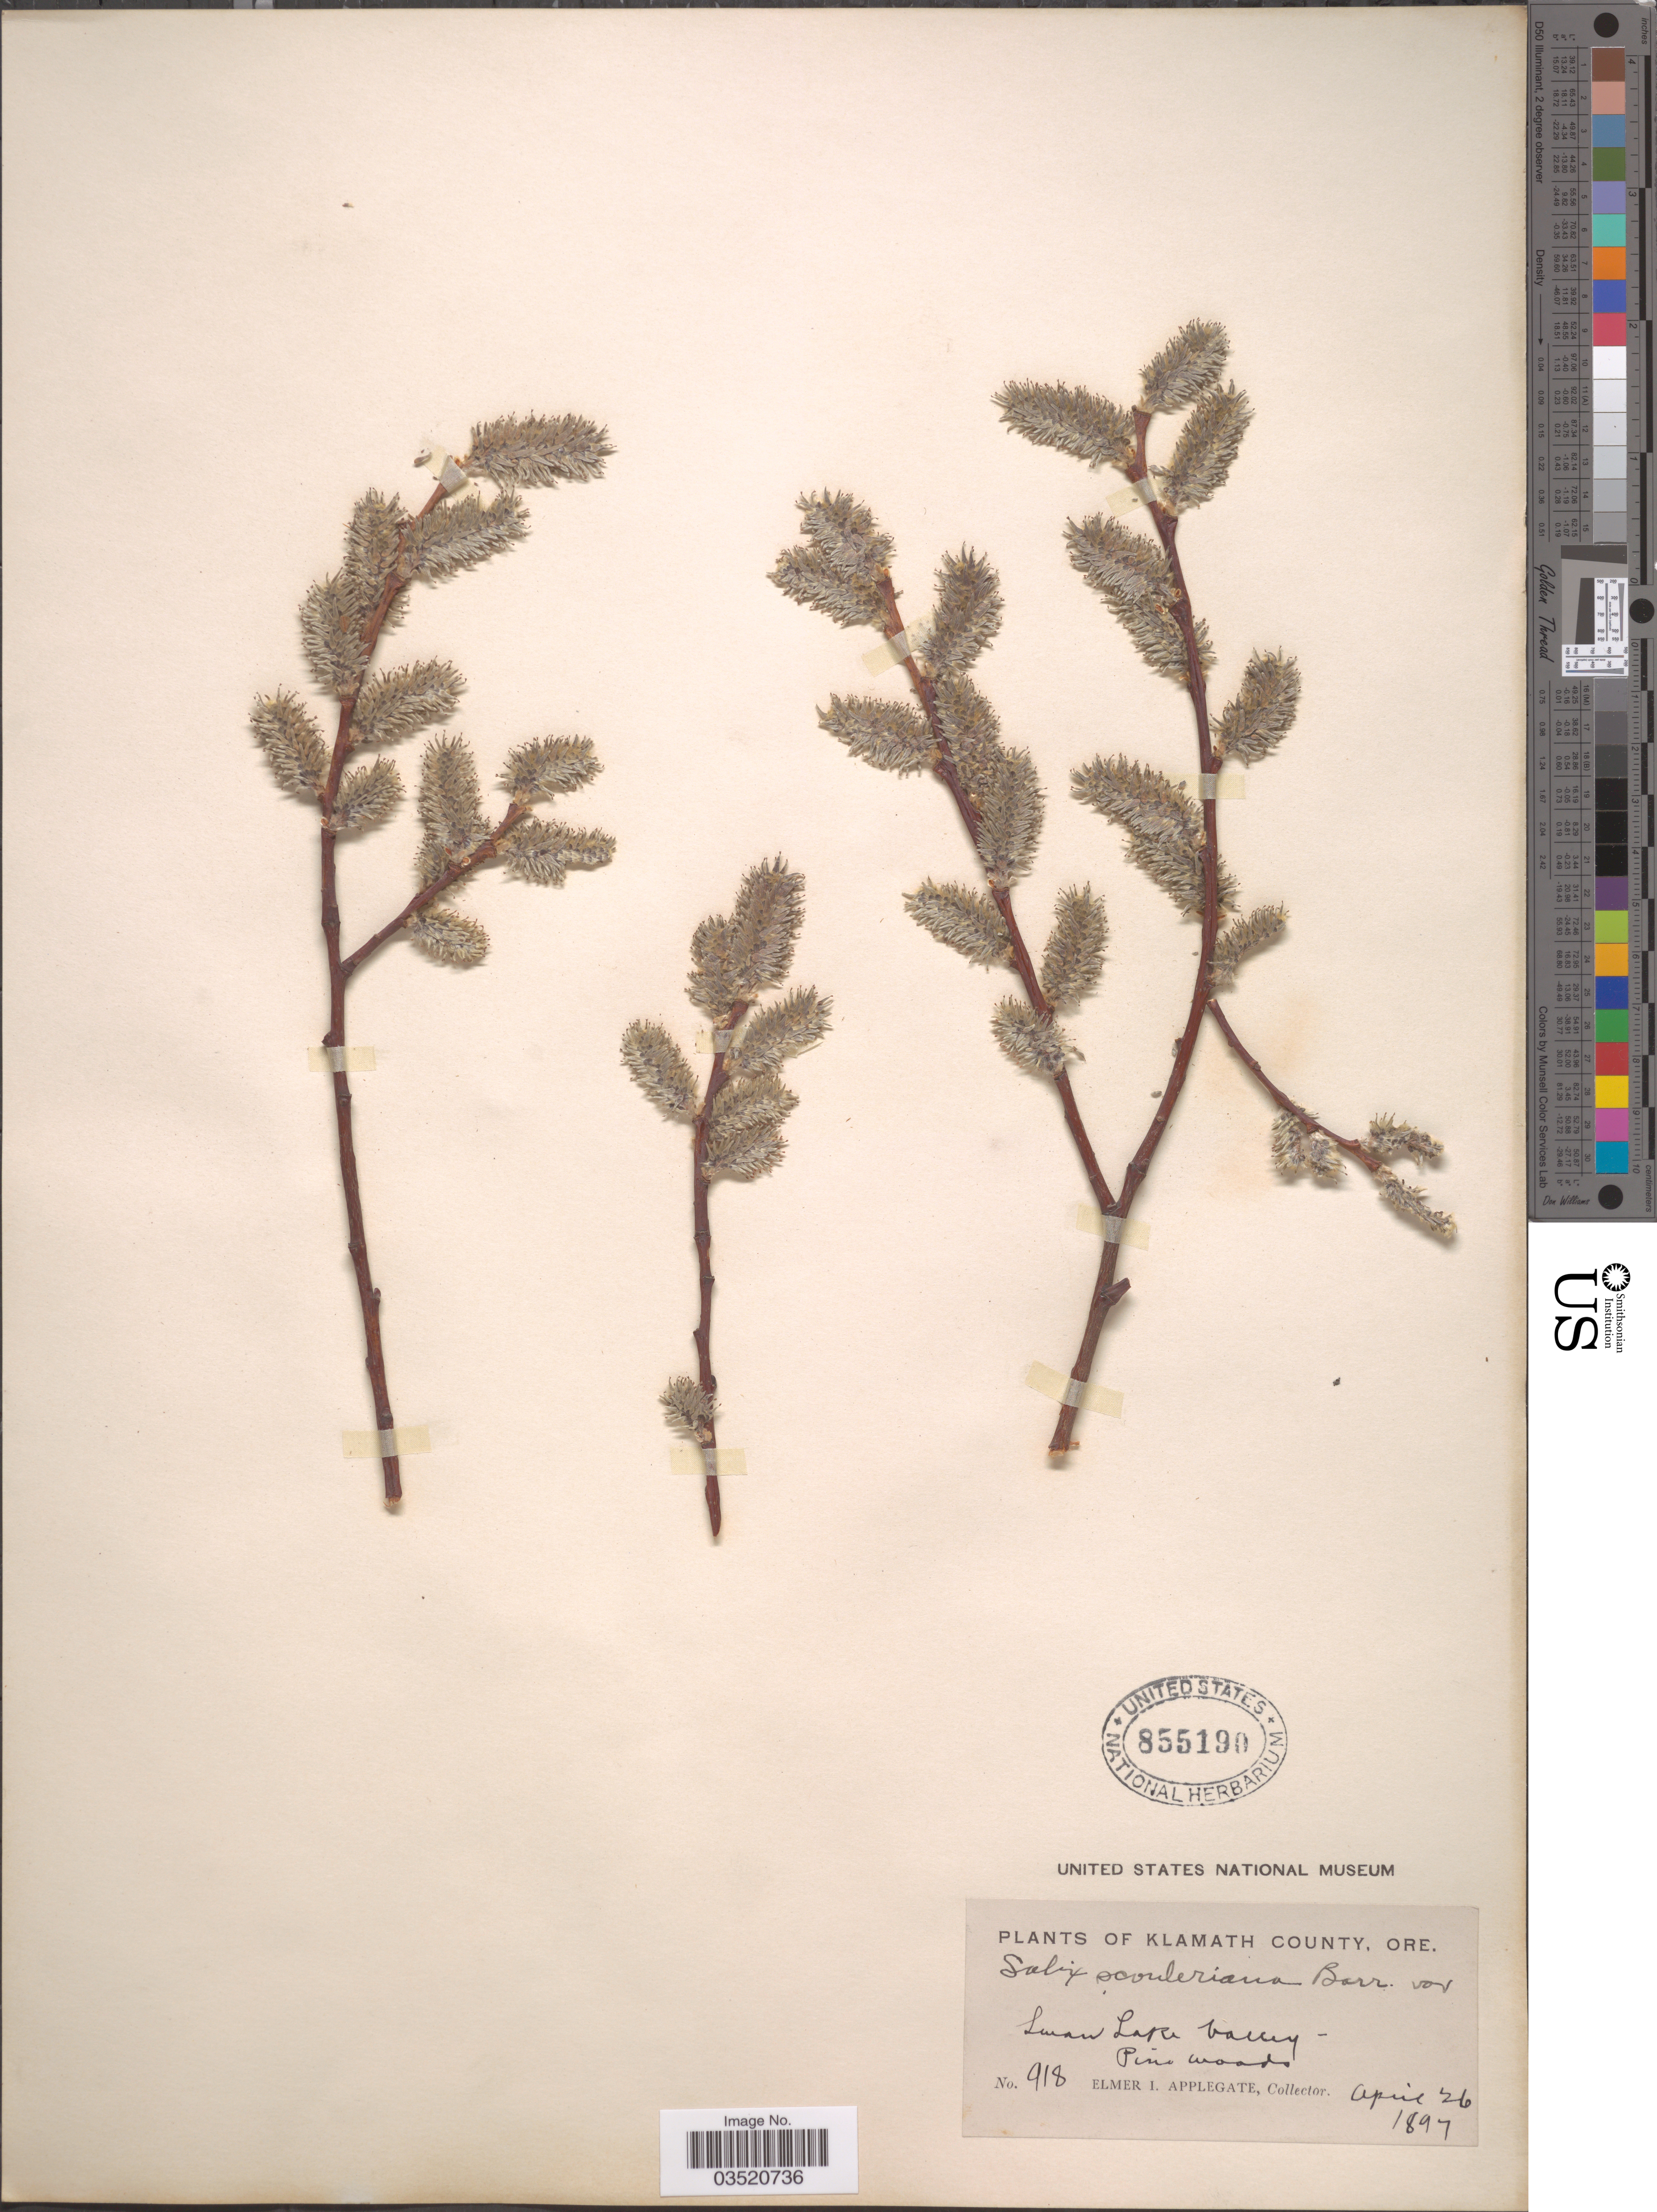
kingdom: Plantae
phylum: Tracheophyta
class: Magnoliopsida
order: Malpighiales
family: Salicaceae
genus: Salix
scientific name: Salix scouleriana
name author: Barratt ex Hook.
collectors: E. I. Applegate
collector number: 918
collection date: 1897-04-26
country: United States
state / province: Oregon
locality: Klamath County. Swan Lake Valley.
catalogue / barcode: US 855190